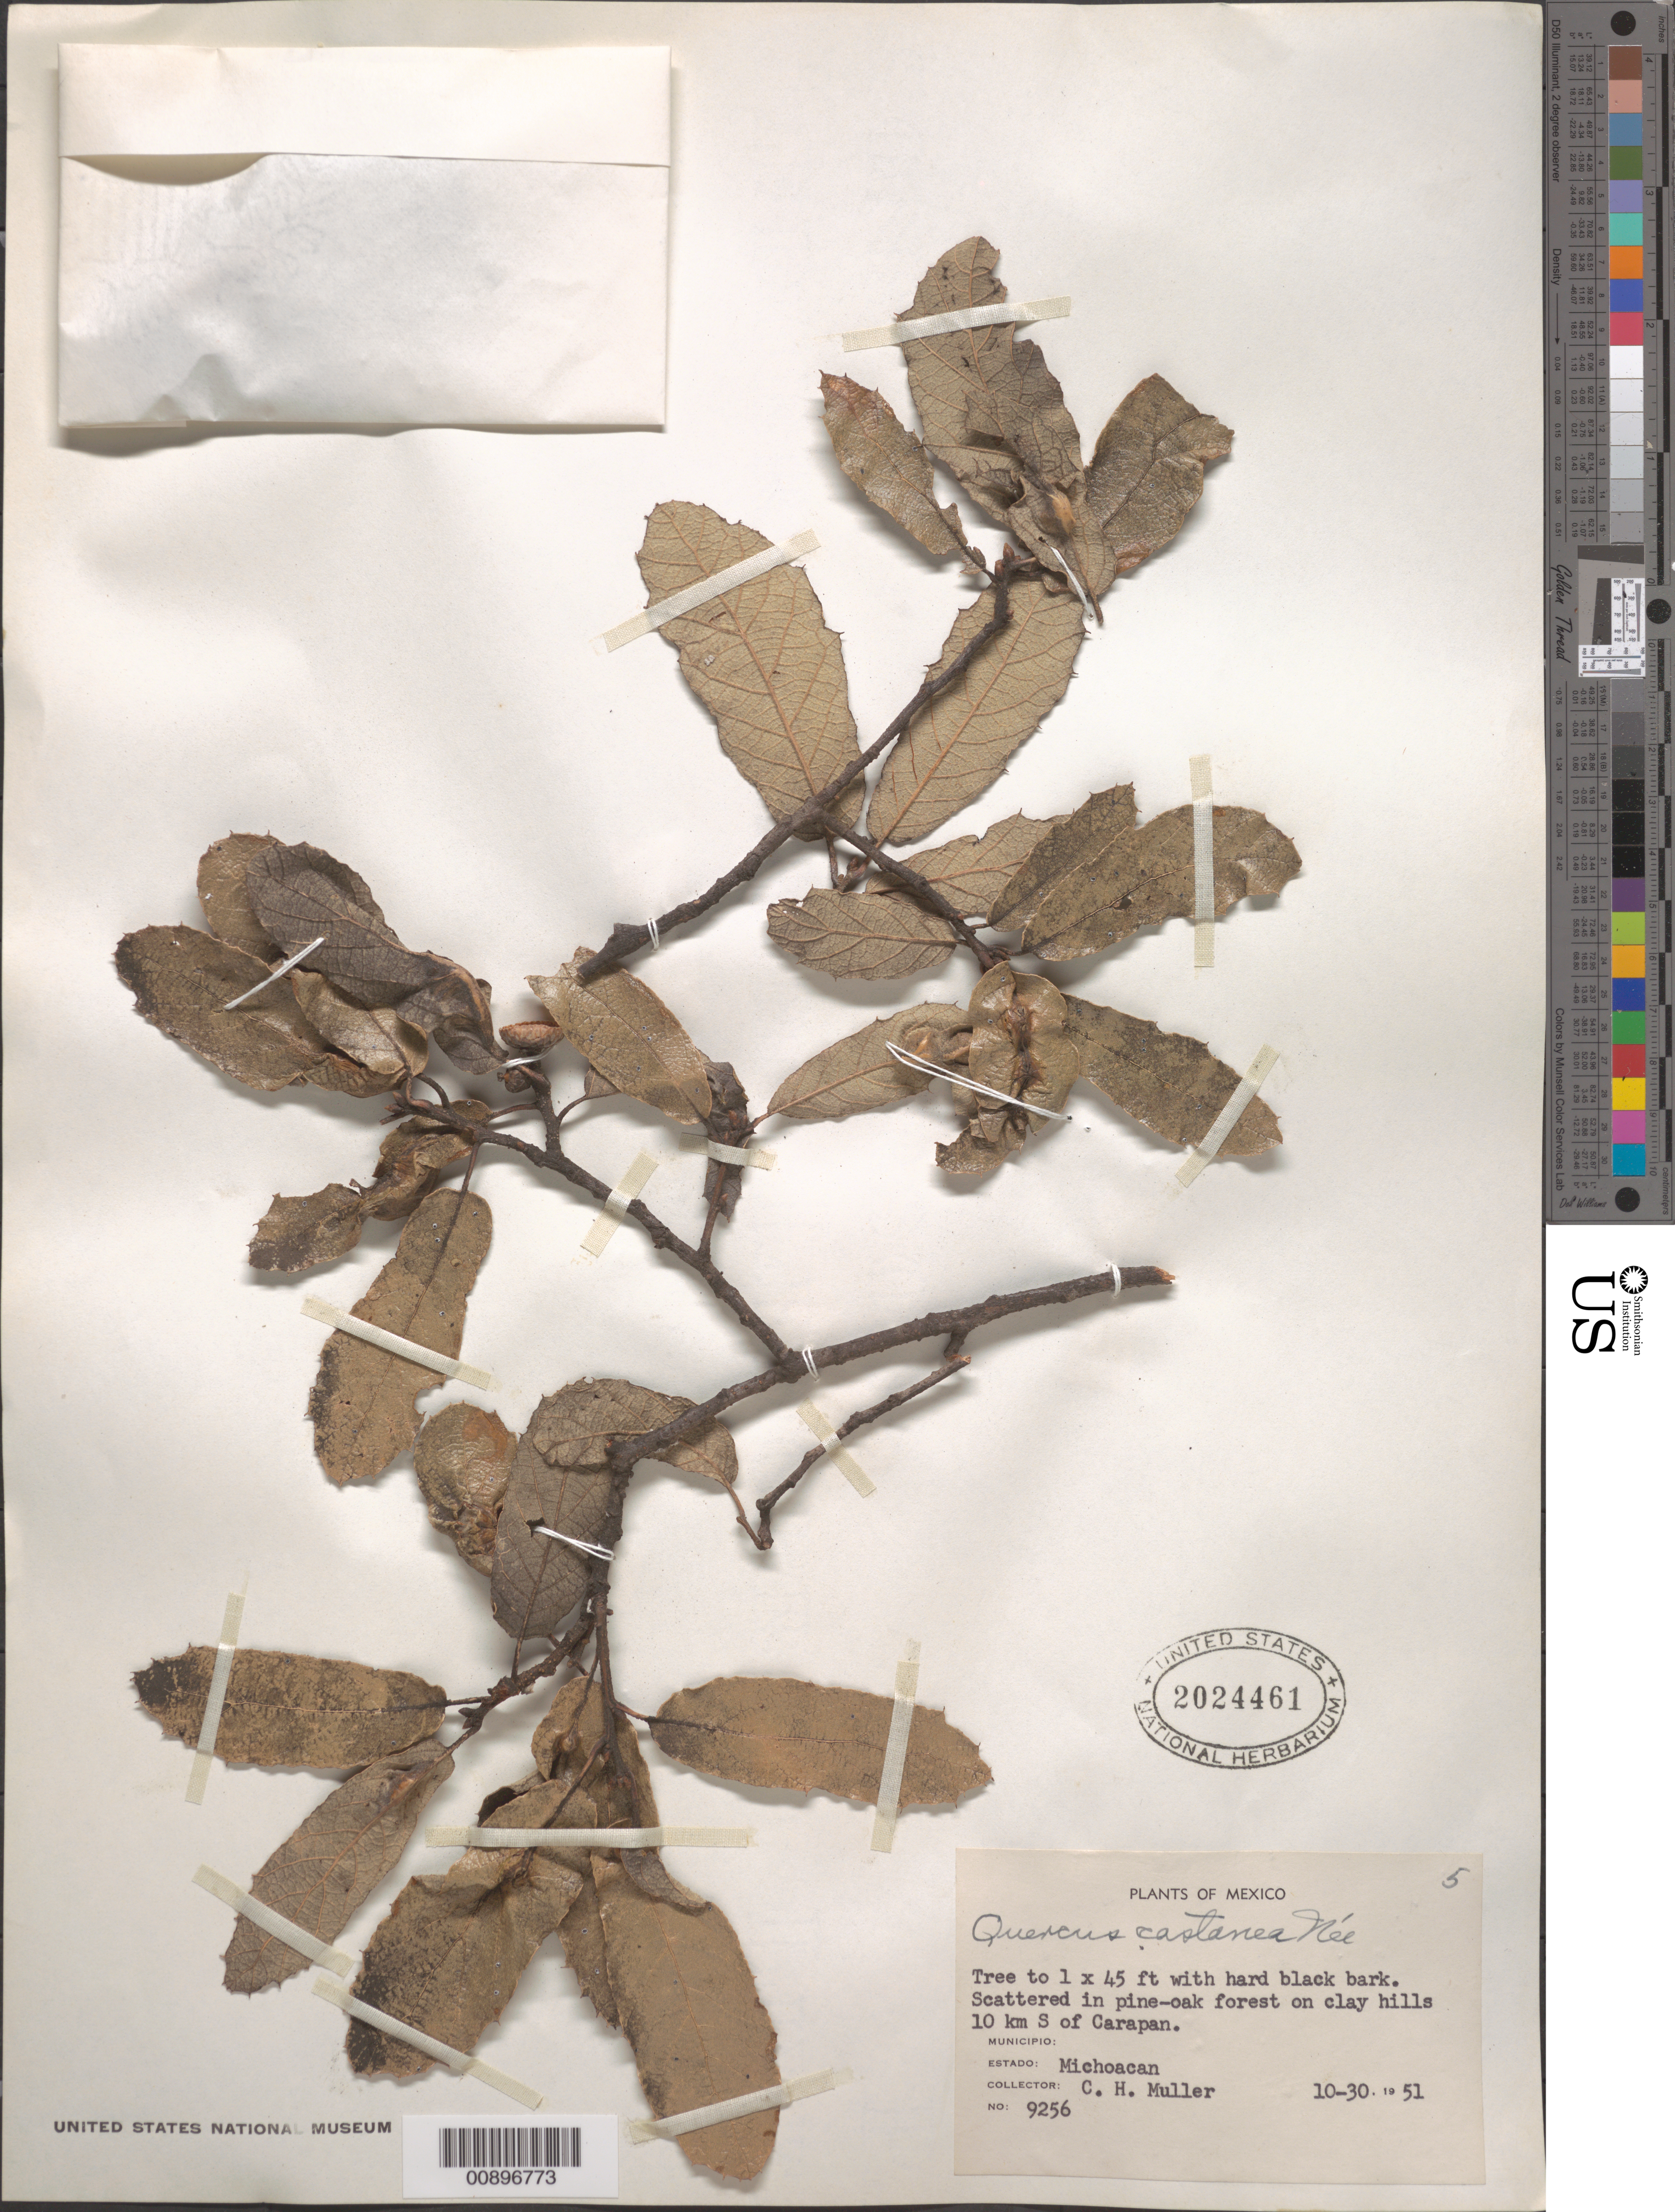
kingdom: Plantae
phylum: Tracheophyta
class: Magnoliopsida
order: Fagales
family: Fagaceae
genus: Quercus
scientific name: Quercus castanea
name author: Née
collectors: C. H. Muller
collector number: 9256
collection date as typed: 30 Oct 1951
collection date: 1951-10-30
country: Mexico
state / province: Michoacán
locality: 10 km. S of Carapan. Michoacán.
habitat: Pine-oak forest on clay hills.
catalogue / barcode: US 2024461